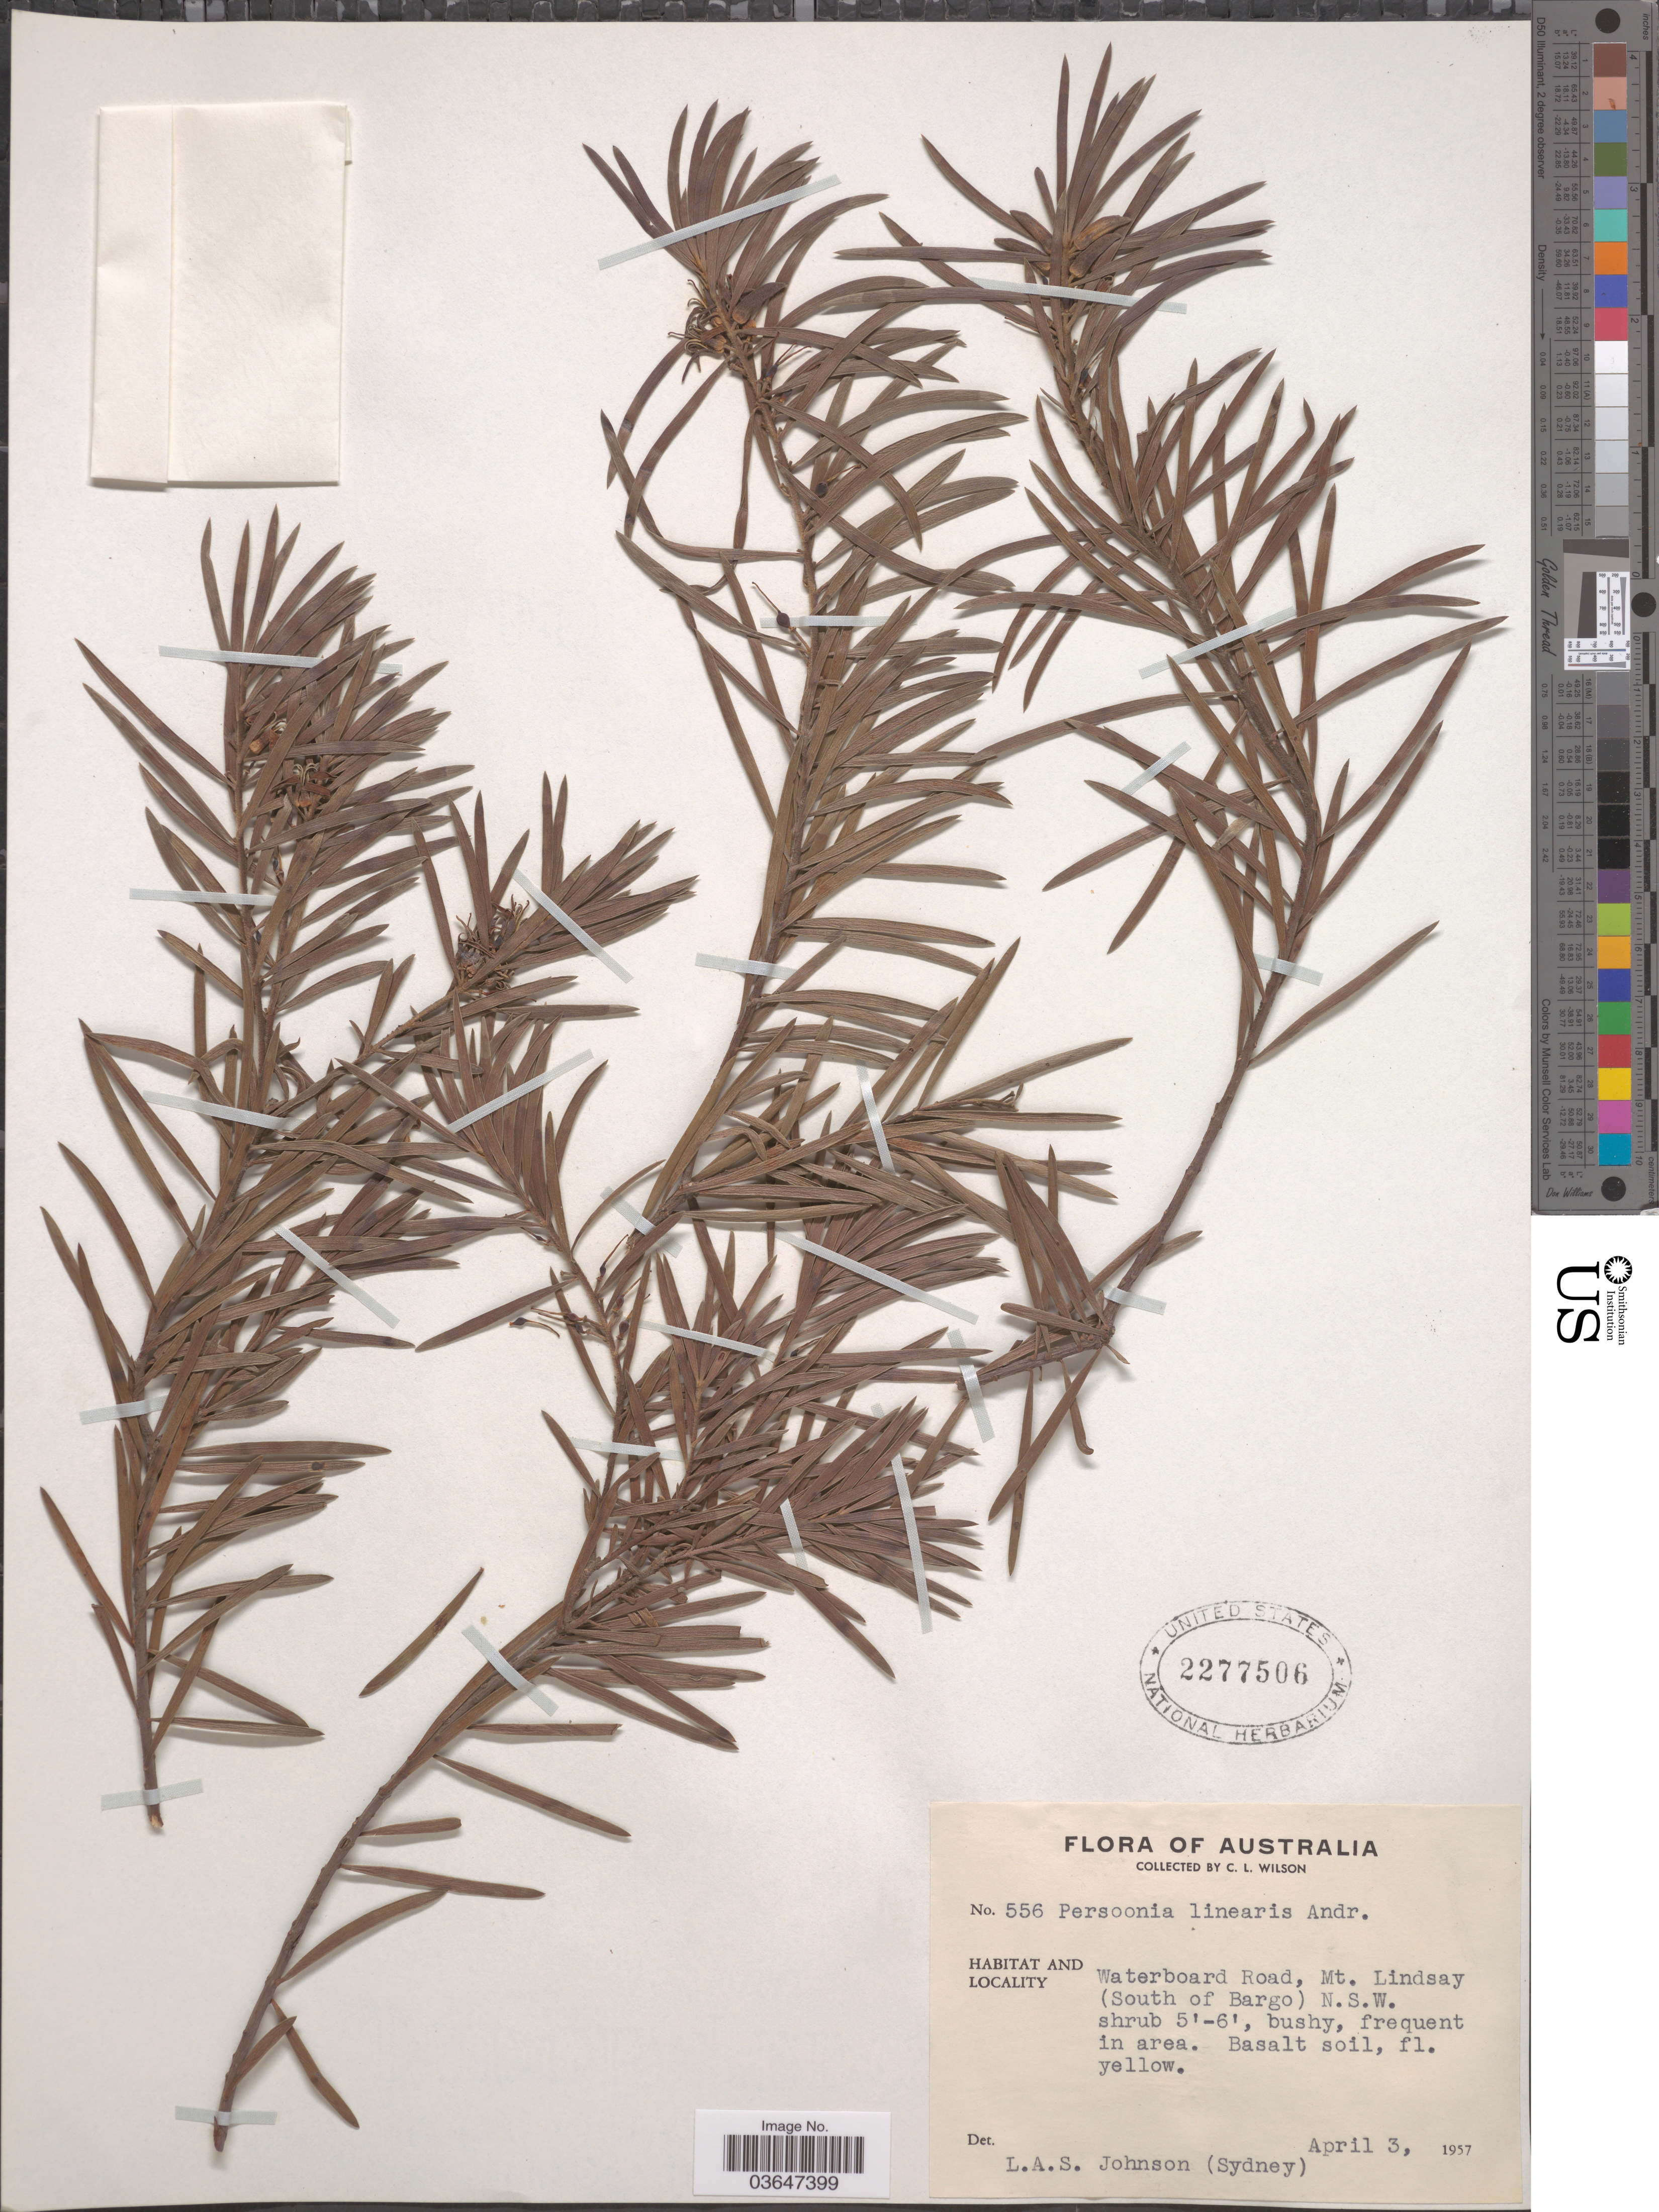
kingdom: Plantae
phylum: Tracheophyta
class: Magnoliopsida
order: Proteales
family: Proteaceae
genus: Persoonia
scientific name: Persoonia linearis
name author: Andrews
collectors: C. L. Wilson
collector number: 556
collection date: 1957-04-03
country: Australia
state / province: New South Wales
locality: Waterboard Road, Mt. Lindsay (South of Bargo).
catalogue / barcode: US 2277506